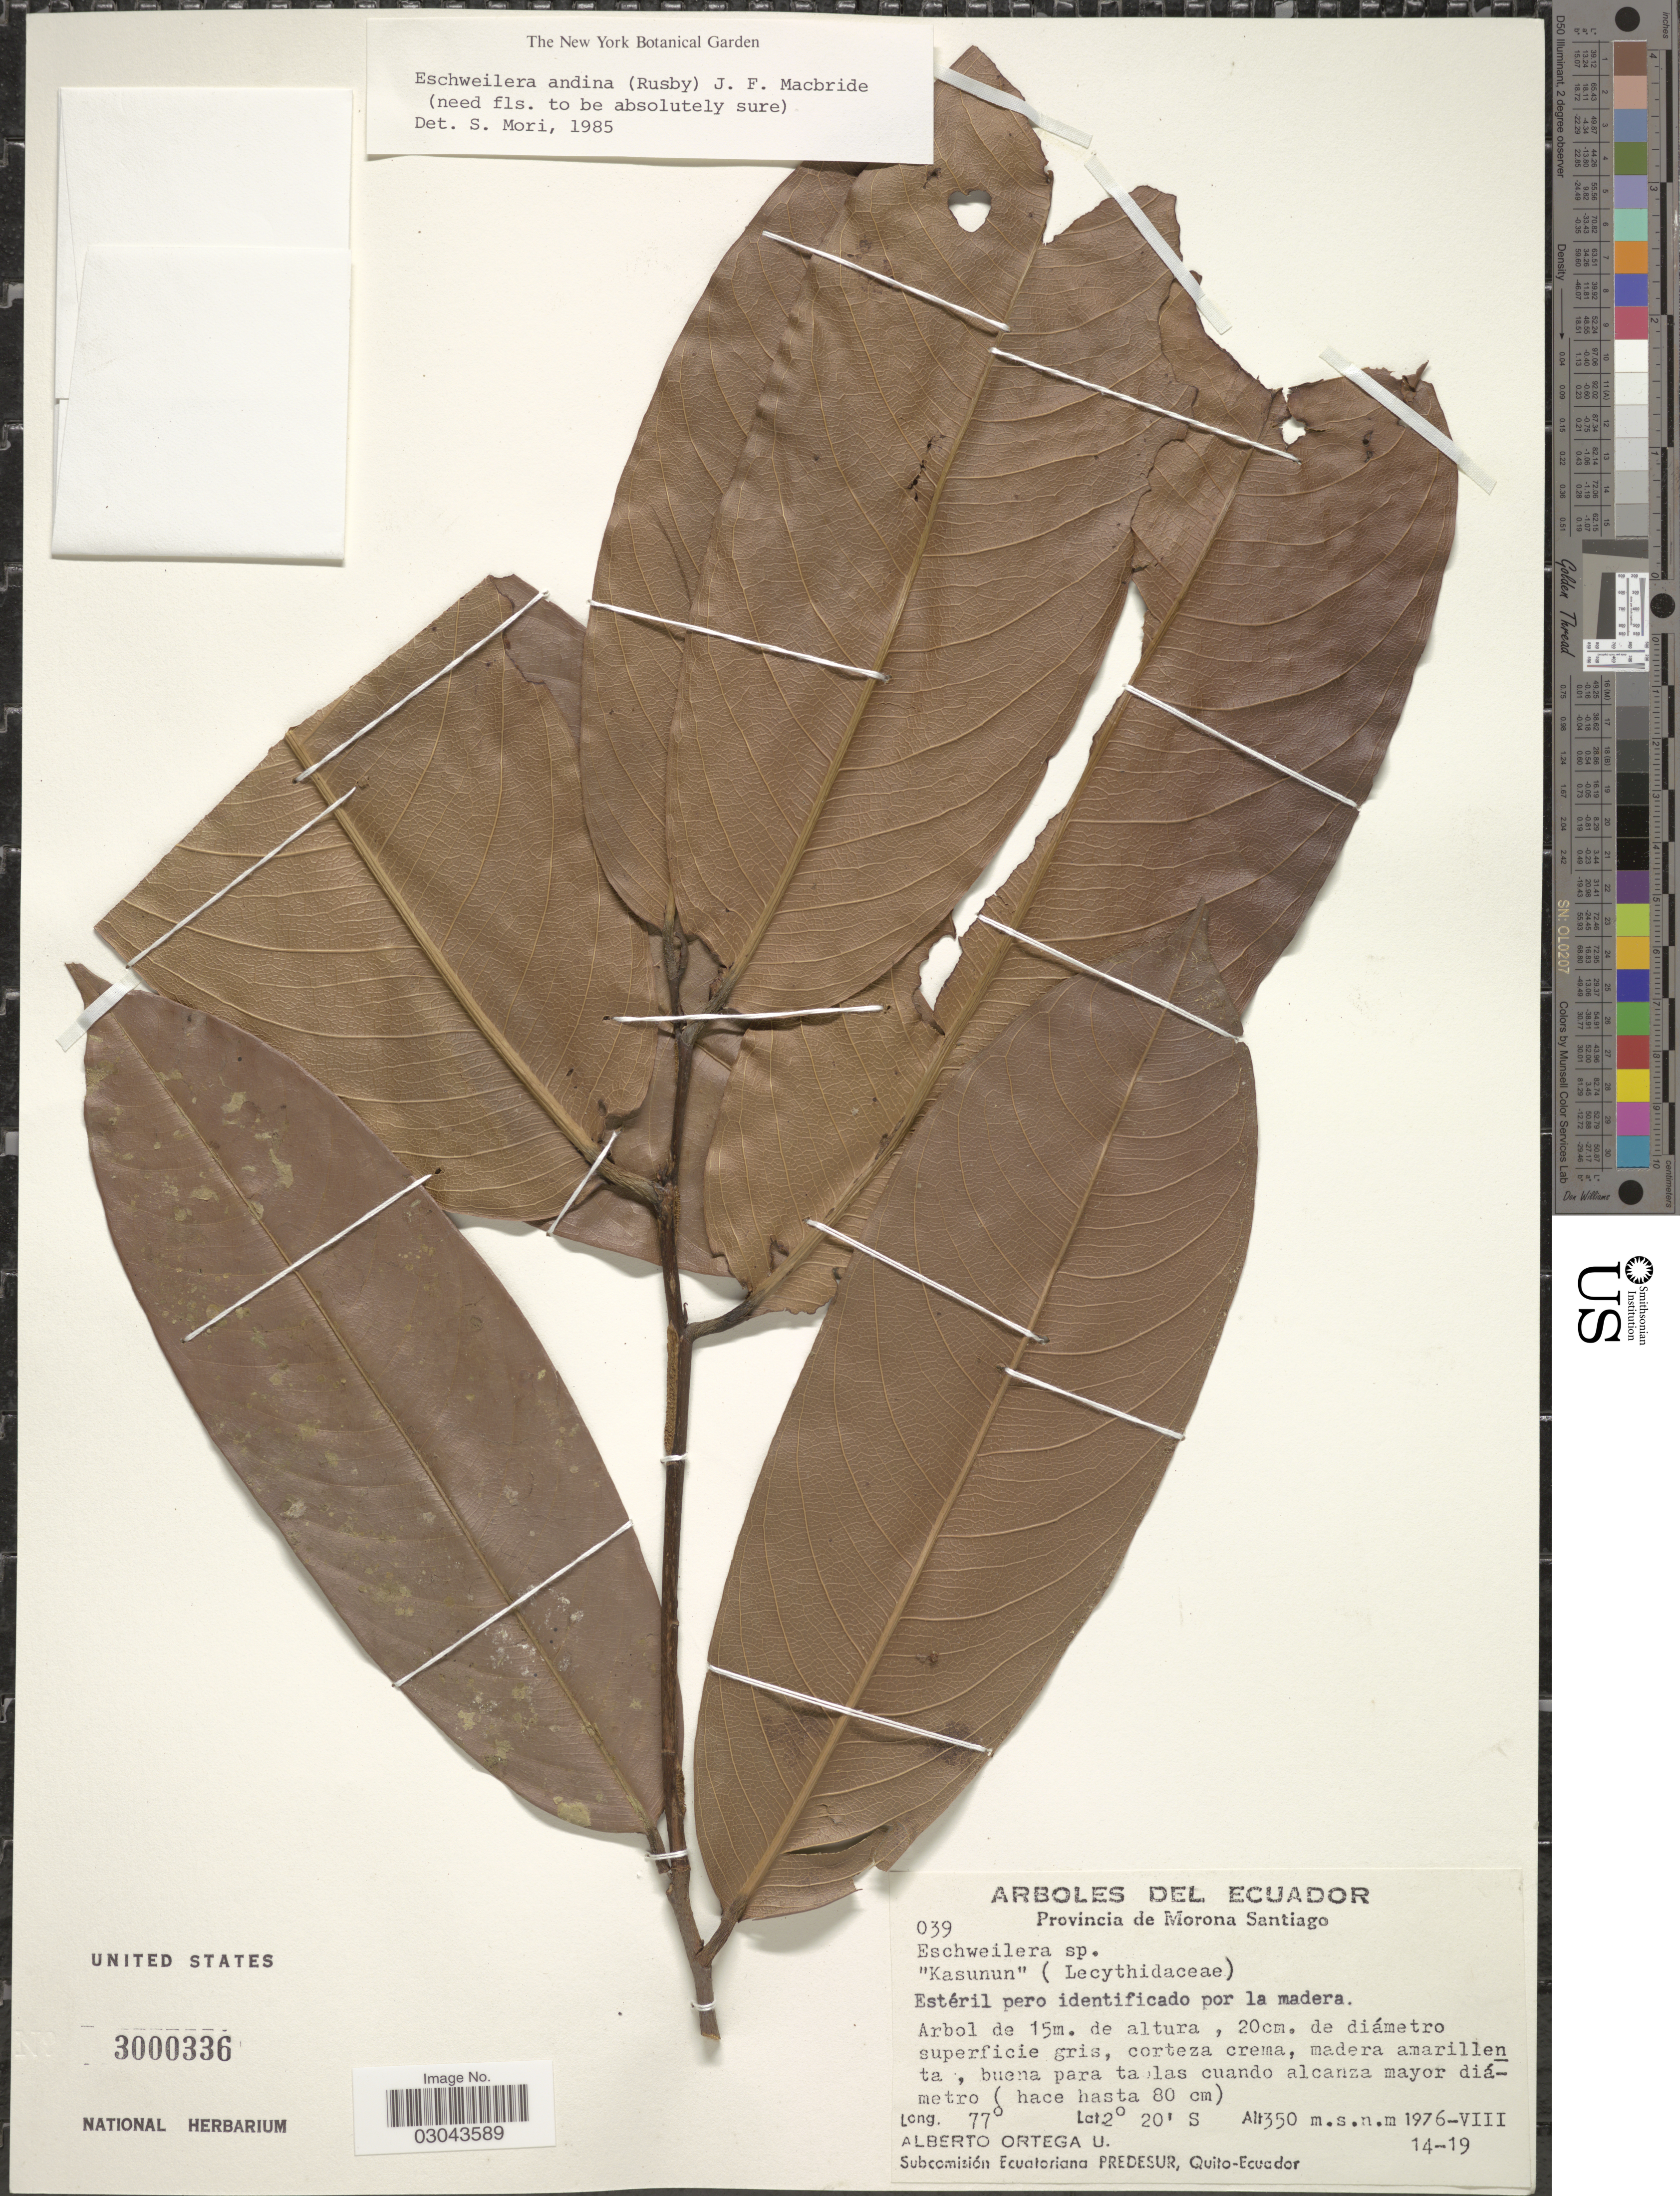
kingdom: Plantae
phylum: Tracheophyta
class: Magnoliopsida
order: Ericales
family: Lecythidaceae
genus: Eschweilera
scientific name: Eschweilera andina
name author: (Rusby) J.F. Macbr.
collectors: A. T. Ortega U.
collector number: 039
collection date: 1976-08-14/1976-08-19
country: Ecuador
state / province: Morona-Santiago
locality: Estéril pero identificado por la madera. [unsure placement]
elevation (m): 350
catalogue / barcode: US 3000336